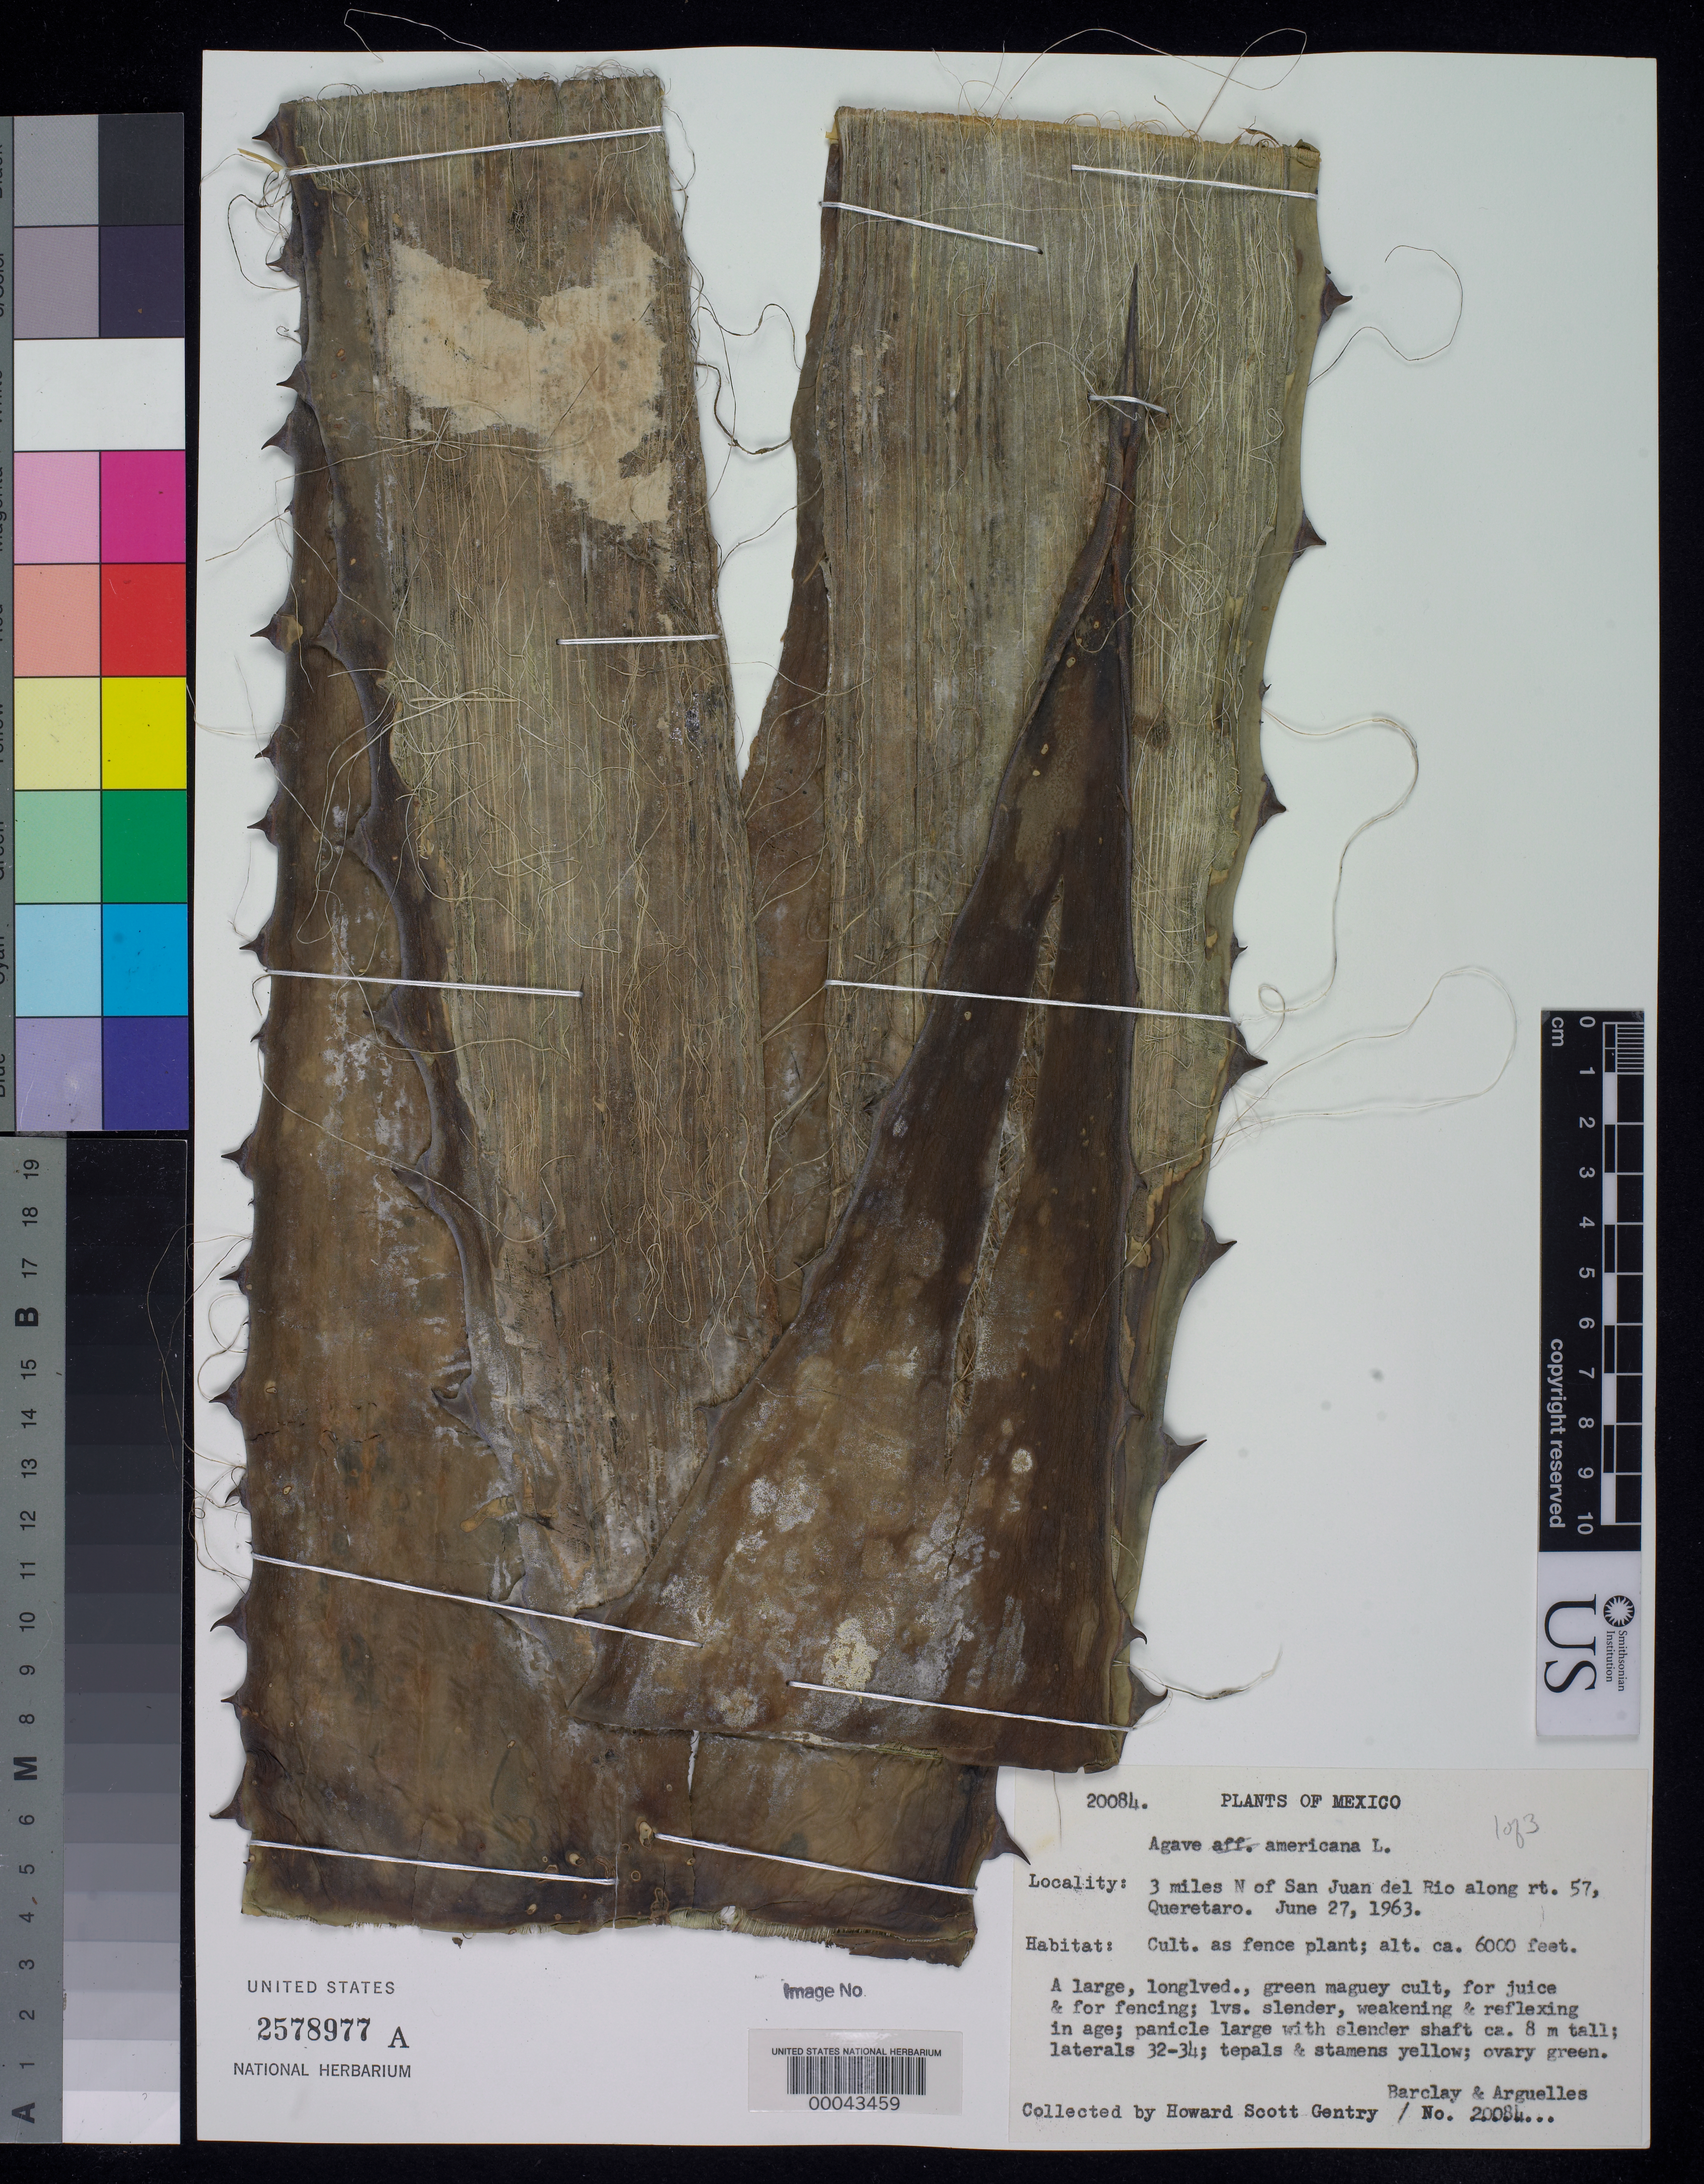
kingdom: Plantae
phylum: Tracheophyta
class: Liliopsida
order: Asparagales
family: Asparagaceae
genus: Agave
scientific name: Agave americana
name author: L.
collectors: H. S. Gentry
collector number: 20084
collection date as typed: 27 Jun 1963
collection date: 1963-06-27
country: Mexico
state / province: Querétaro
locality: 3 mi N of San Juan del Rio along rt 57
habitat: Cultivated as fence plant.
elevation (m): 1829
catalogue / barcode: US 2578977A